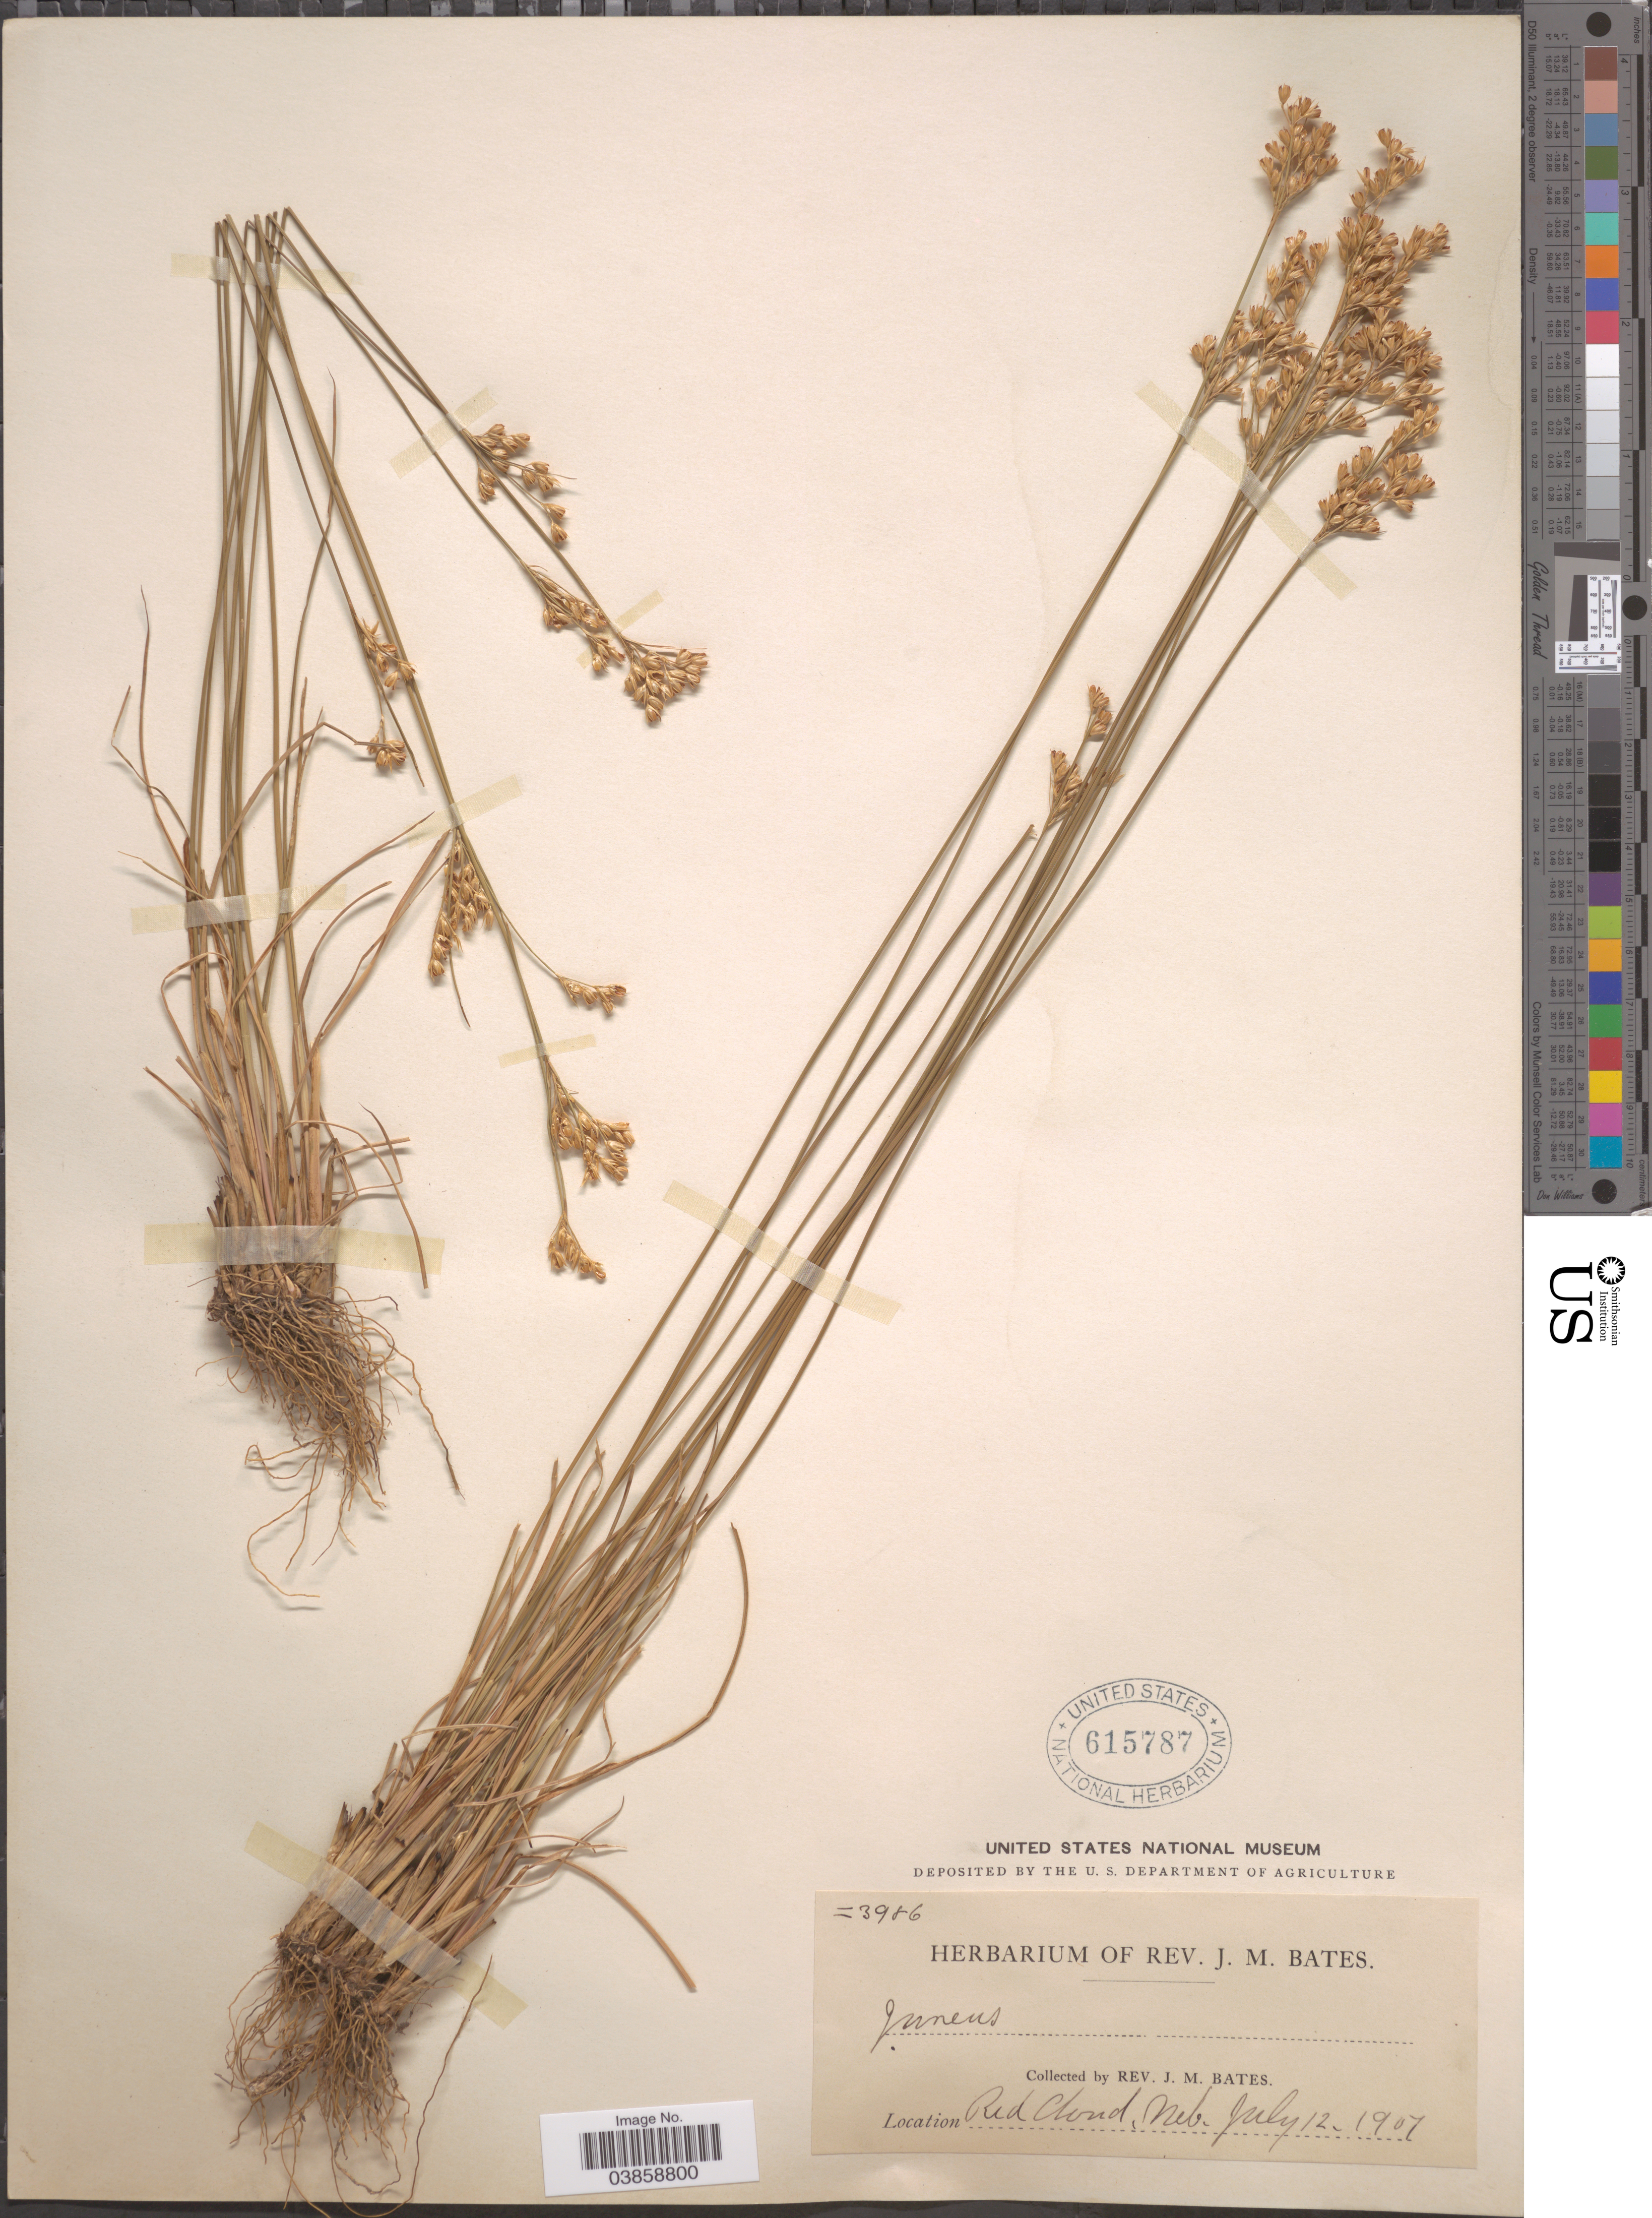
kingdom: Plantae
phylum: Tracheophyta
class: Liliopsida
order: Poales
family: Juncaceae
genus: Juncus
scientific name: Juncus sp.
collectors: J. Bates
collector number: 3986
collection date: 1907-07-12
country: United States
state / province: Nebraska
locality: Red Cloud.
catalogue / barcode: US 615787